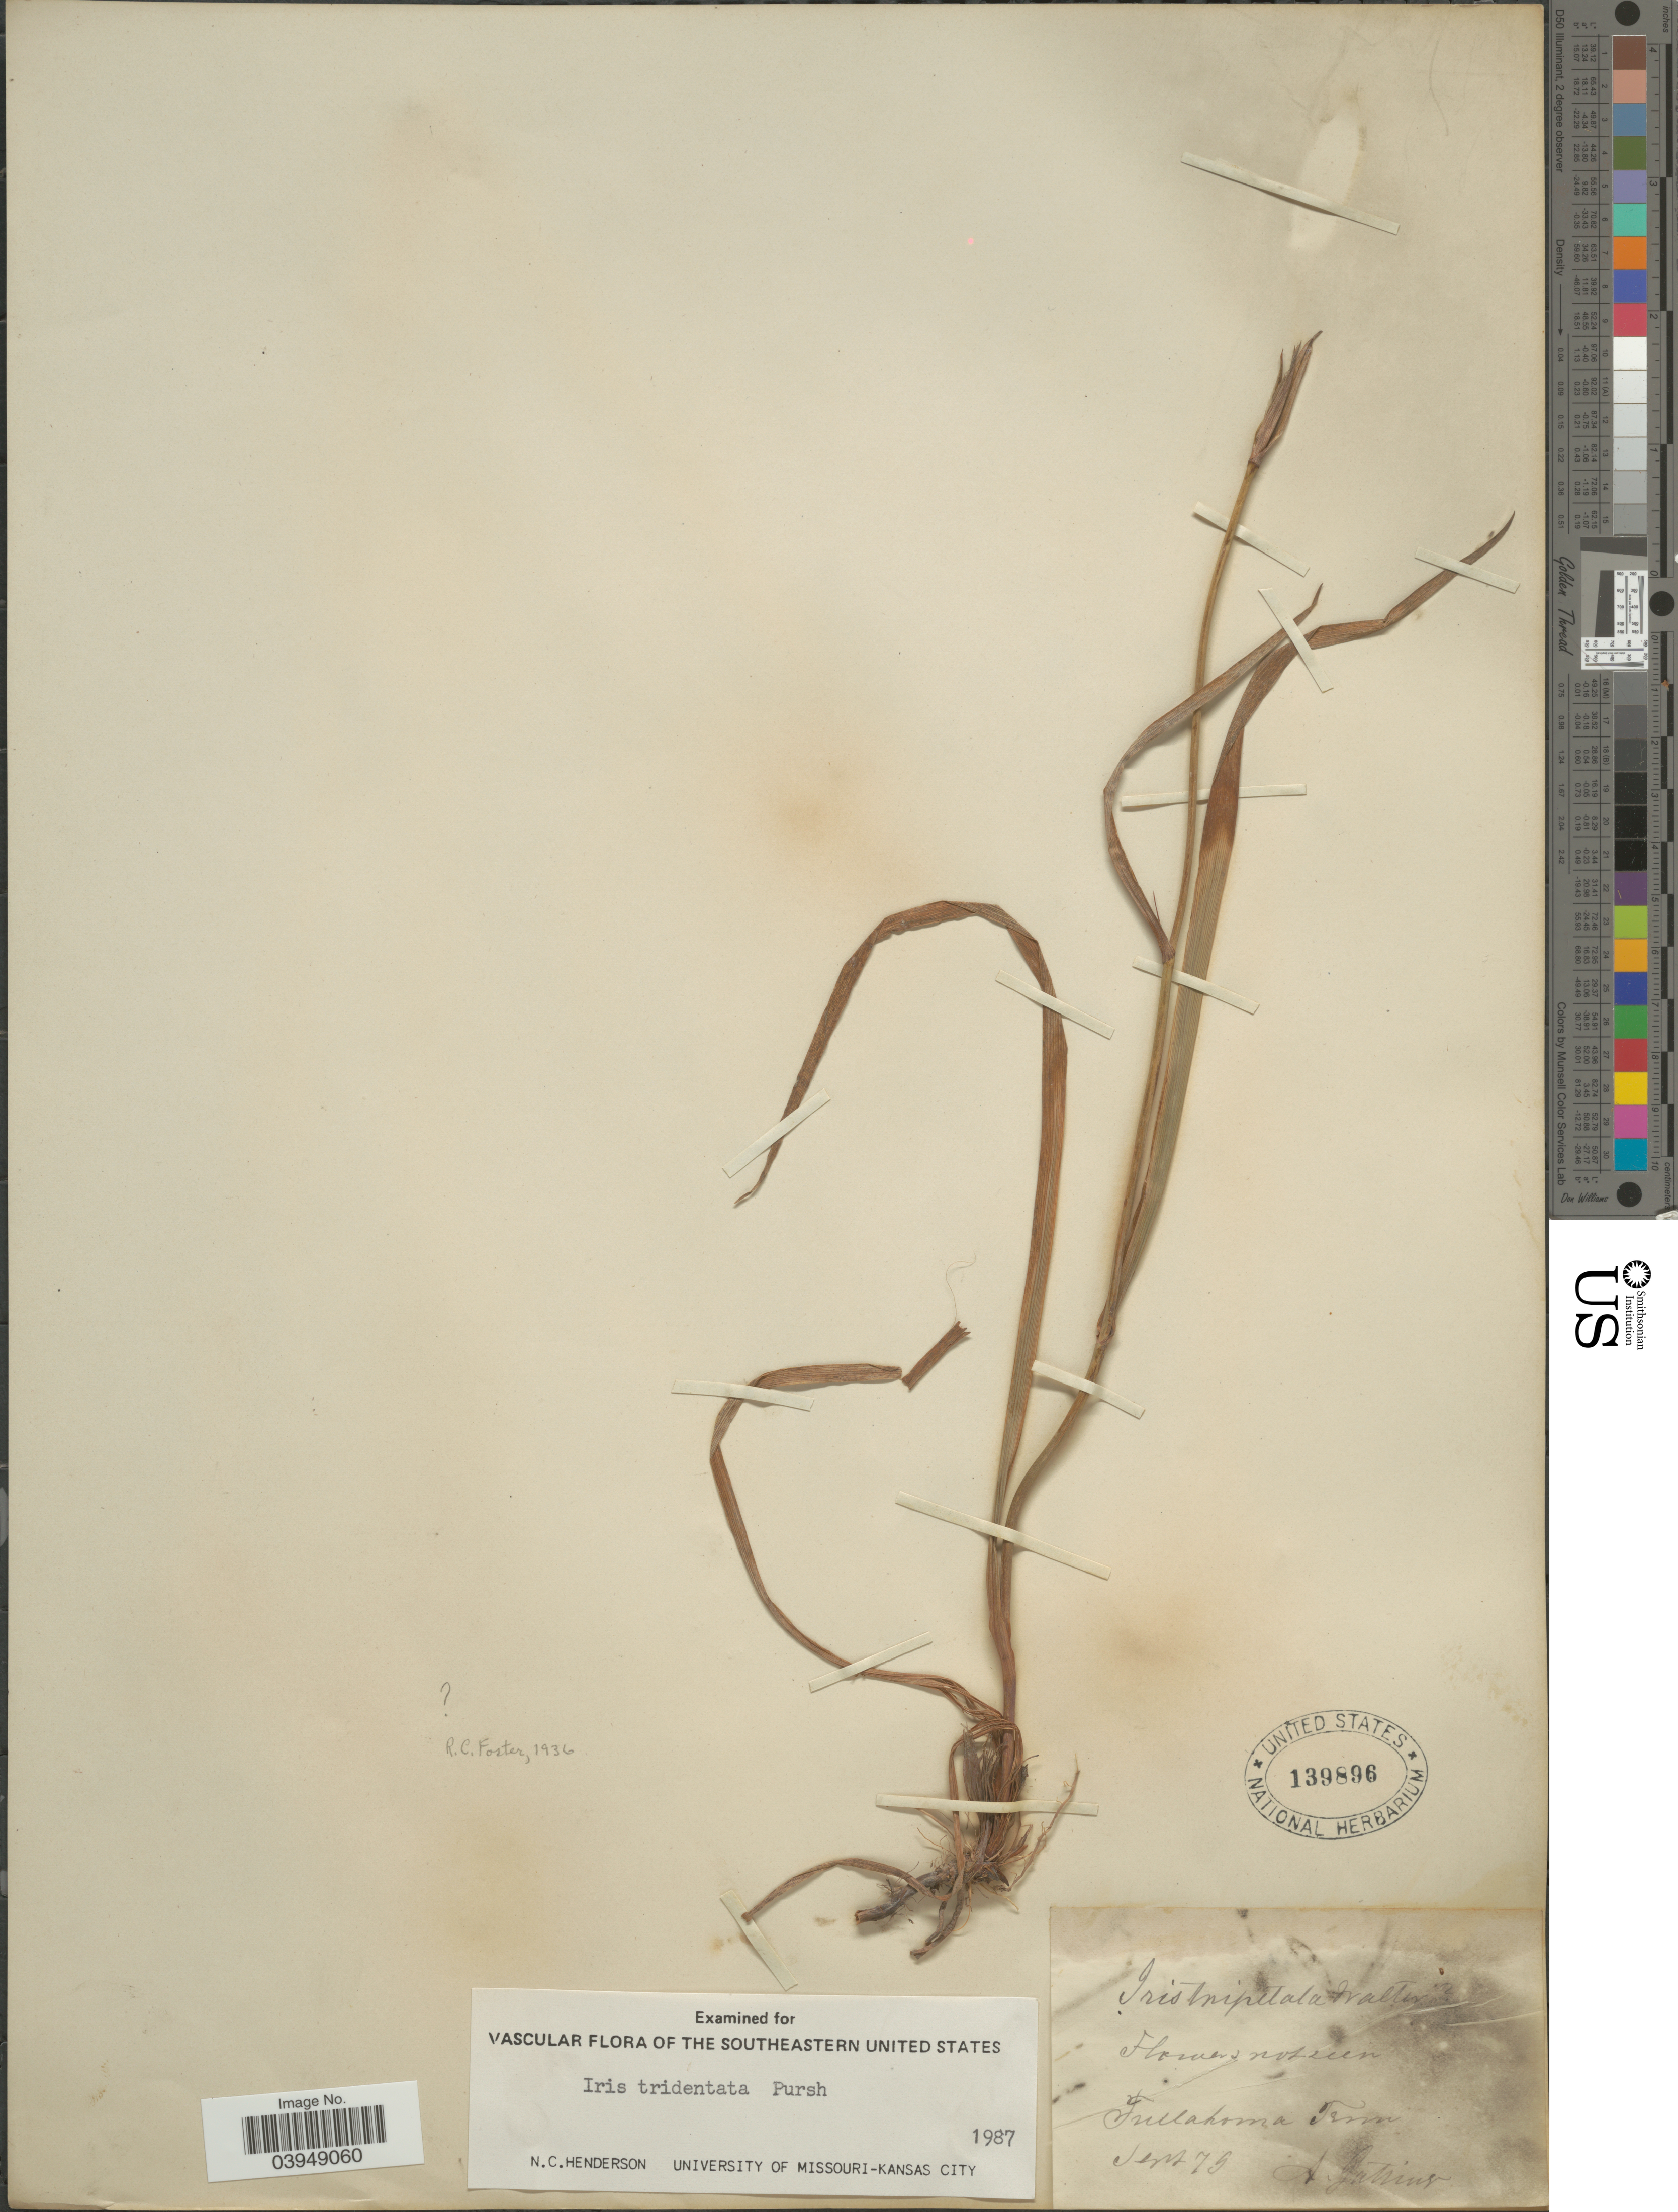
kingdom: Plantae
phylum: Tracheophyta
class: Liliopsida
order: Asparagales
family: Iridaceae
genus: Iris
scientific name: Iris tridentata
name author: Pursh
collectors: A. Gattinger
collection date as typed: Transcribed d/m/y: /9/79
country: United States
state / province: Tennessee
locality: Fullahoma.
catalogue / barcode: US 139896